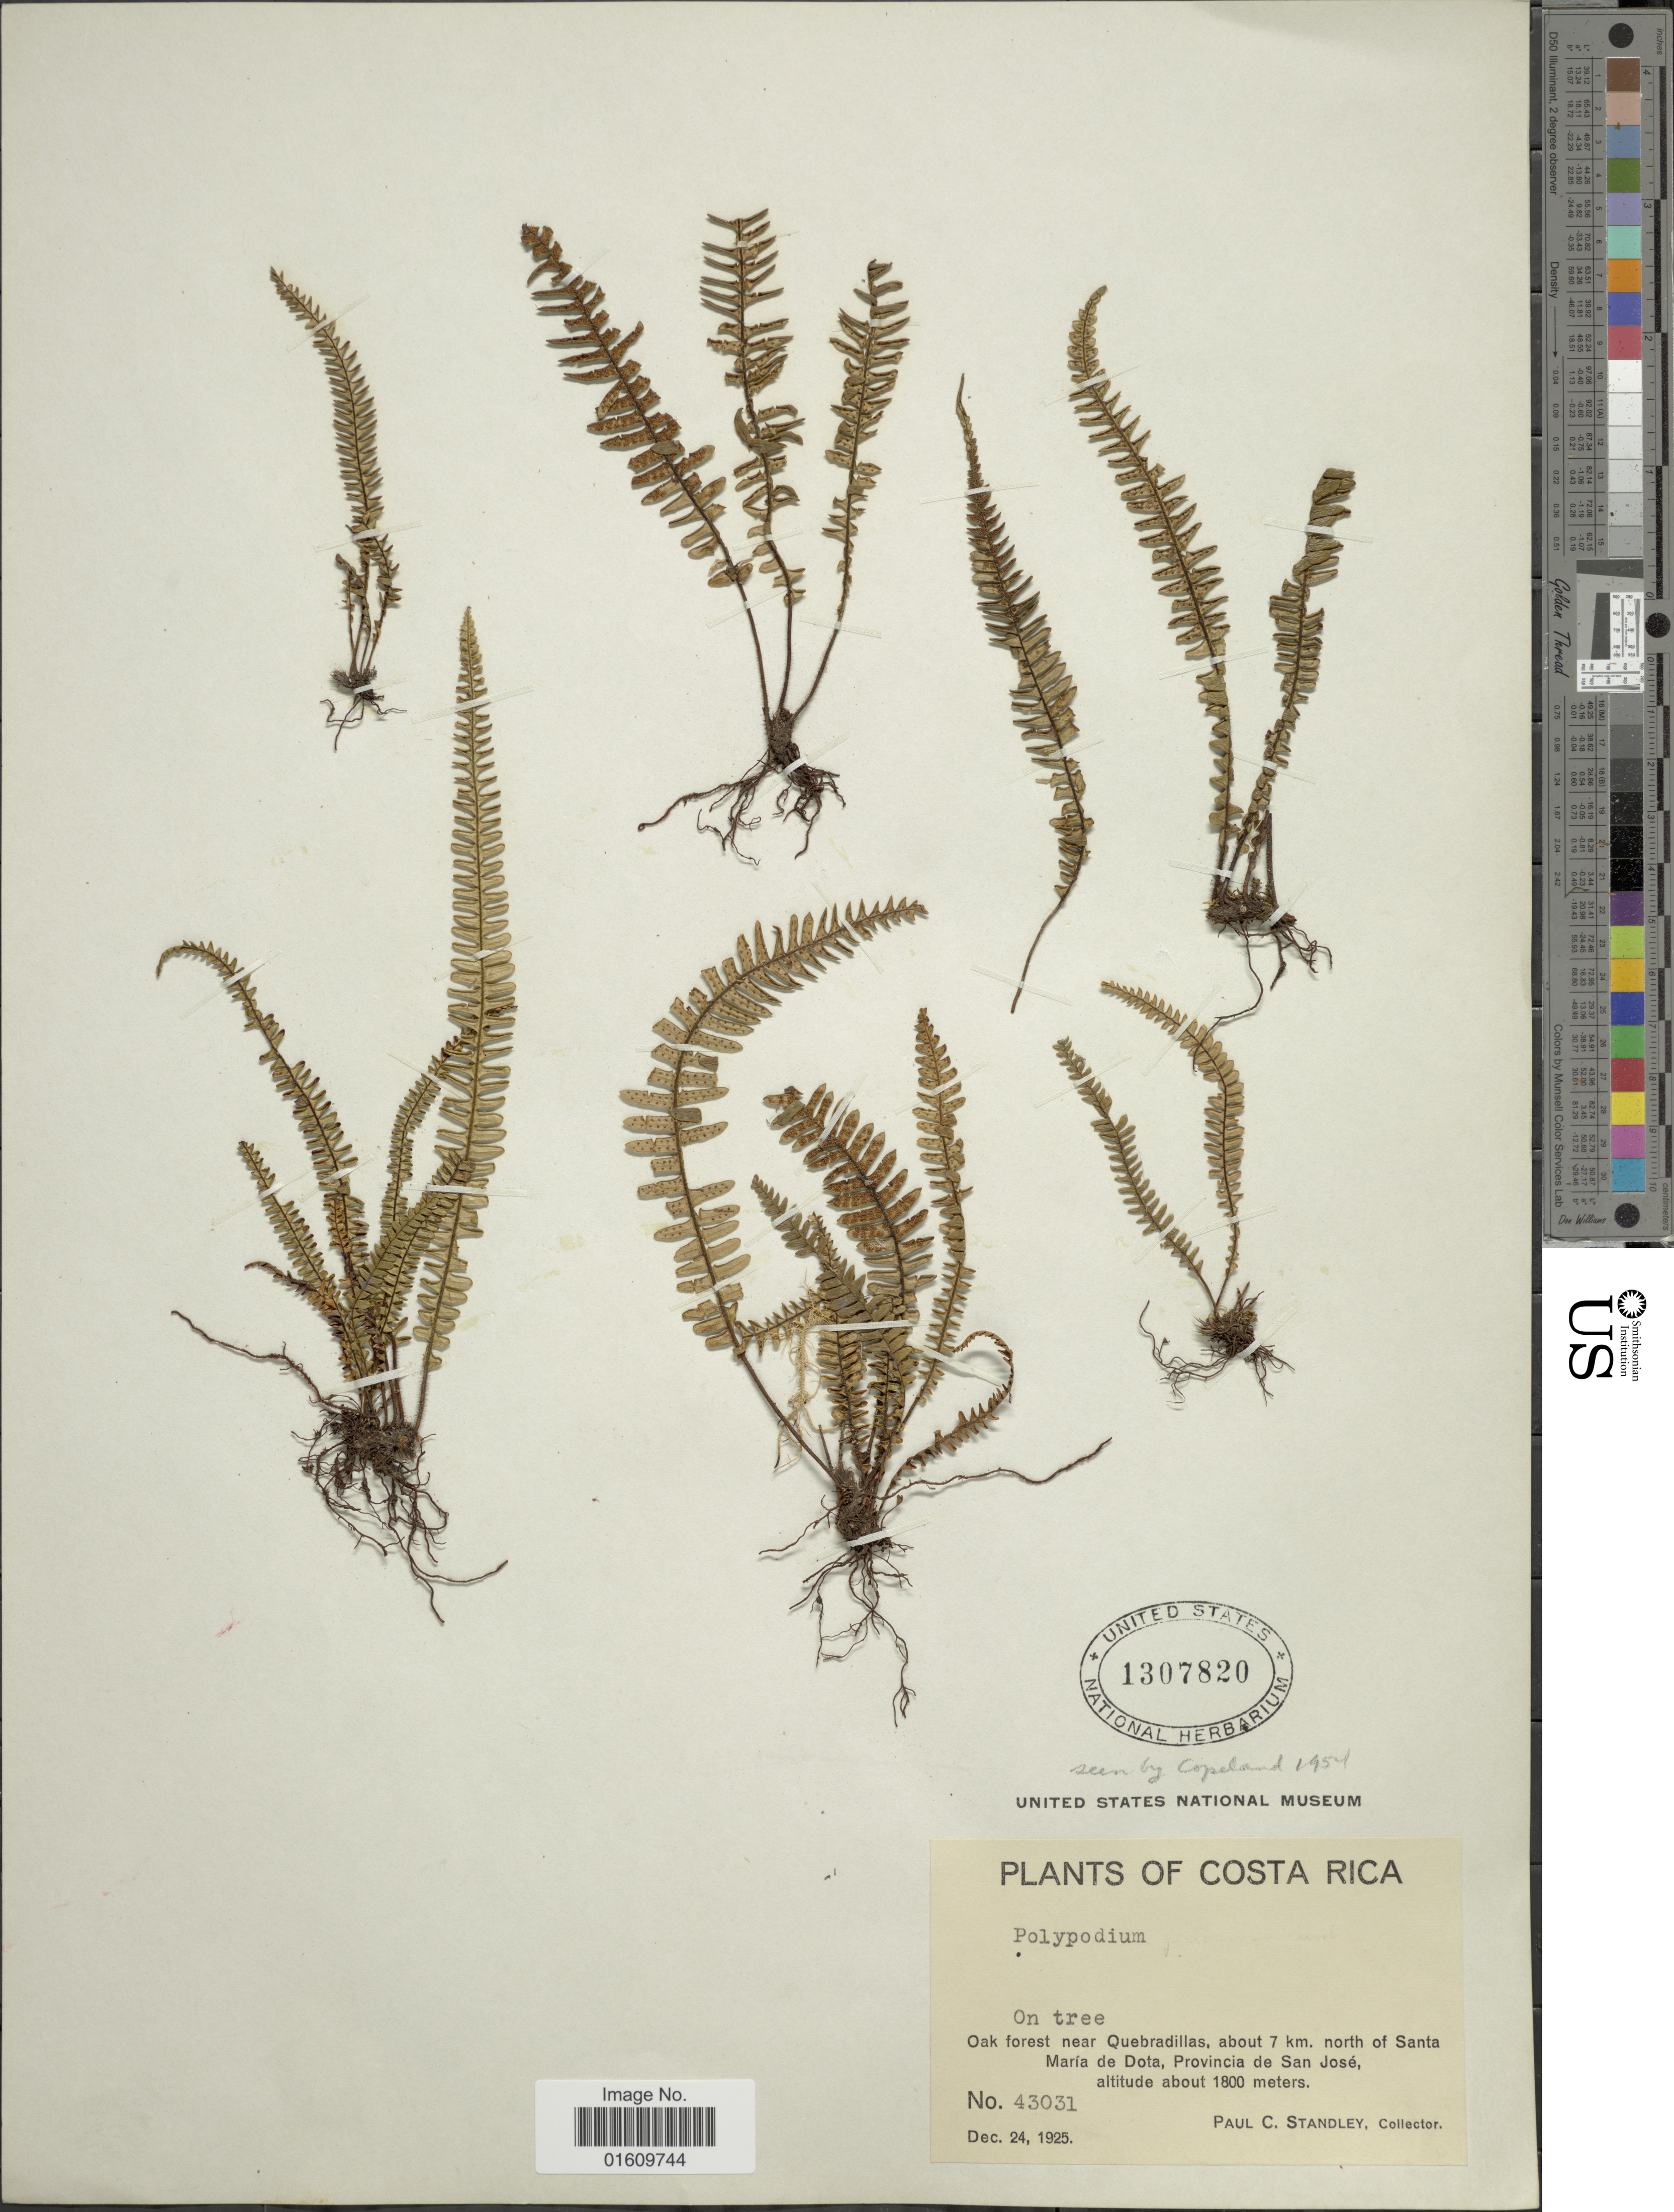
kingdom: Plantae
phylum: Tracheophyta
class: Polypodiopsida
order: Polypodiales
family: Polypodiaceae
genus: Melpomene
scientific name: Melpomene xiphopteroides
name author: (Liebm.) A.R. Sm. & R.C. Moran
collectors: P. C. Standley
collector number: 43031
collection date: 1925-12-24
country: Puerto Rico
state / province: Quebradillas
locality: Oak forest near Quebradillas, about 7 km. north of Santa Mari de Dota, Provincia de San Jose.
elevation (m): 1800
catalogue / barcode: US 1307820